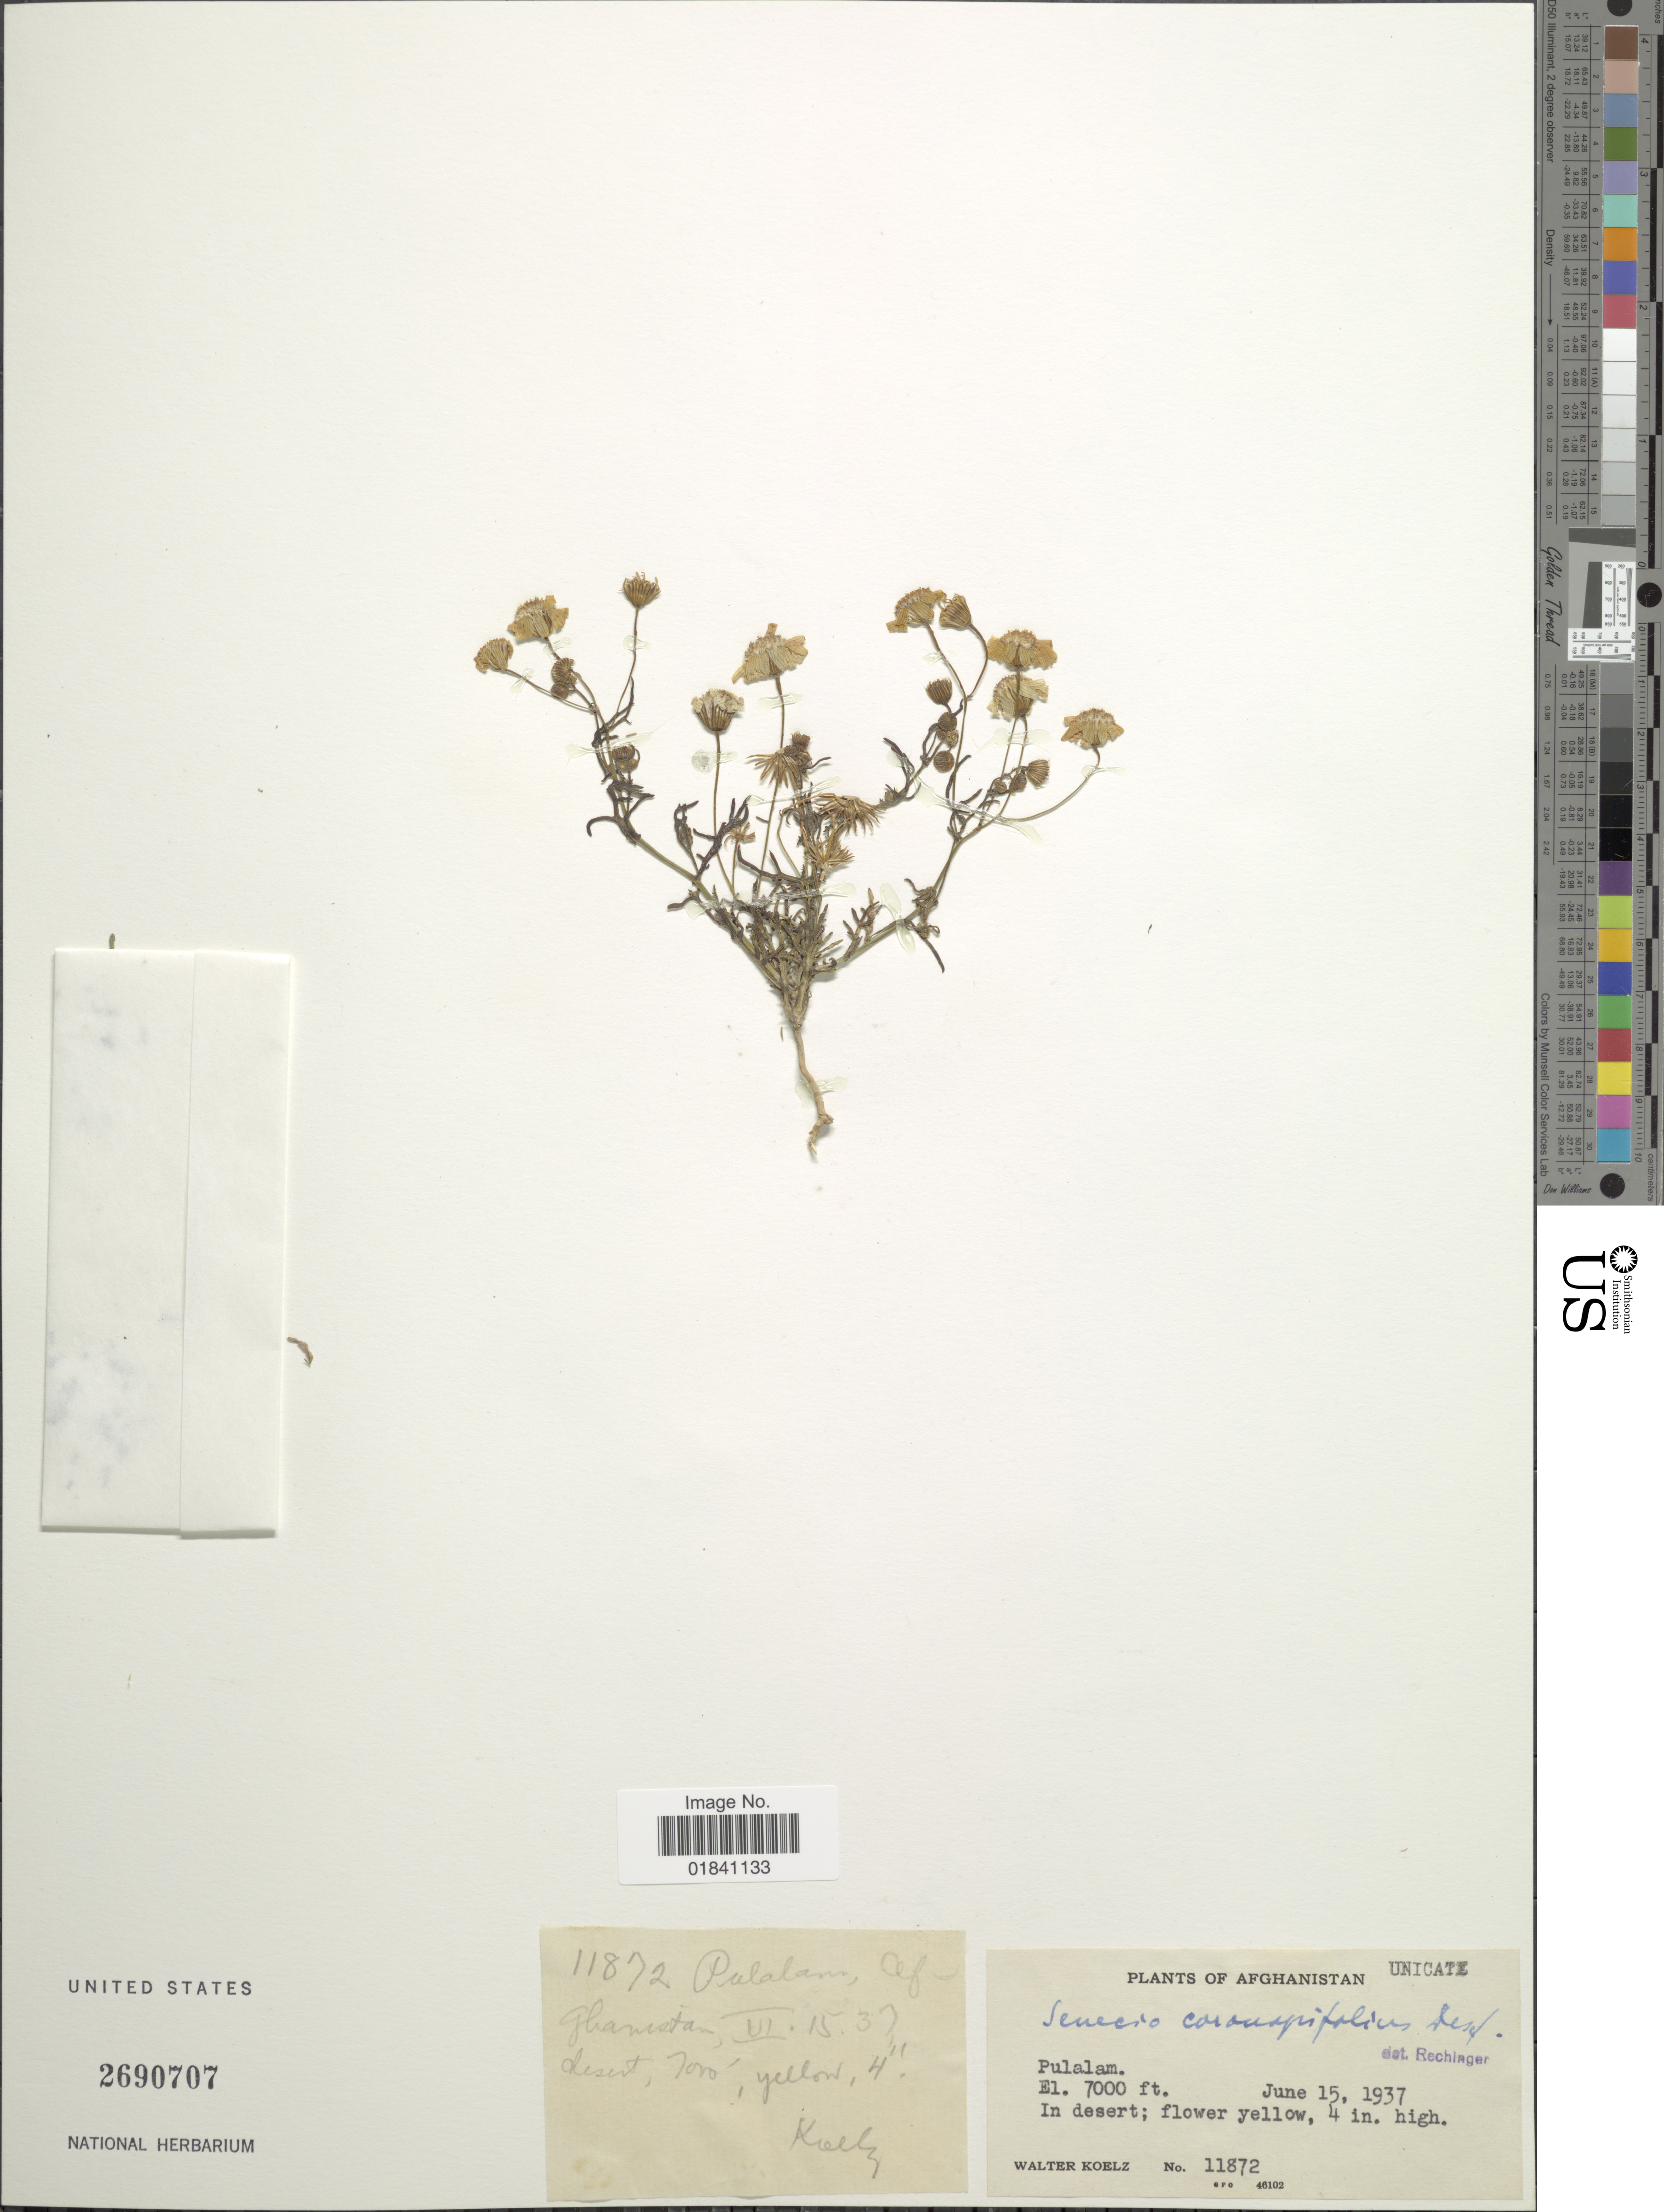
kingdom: Plantae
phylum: Tracheophyta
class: Magnoliopsida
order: Asterales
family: Asteraceae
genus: Senecio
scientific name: Senecio coronopifolius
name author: Desf.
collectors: W. N. Koelz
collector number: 11872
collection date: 1937-06-15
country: Afghanistan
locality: Pulalam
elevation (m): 2134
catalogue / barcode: US 2690707